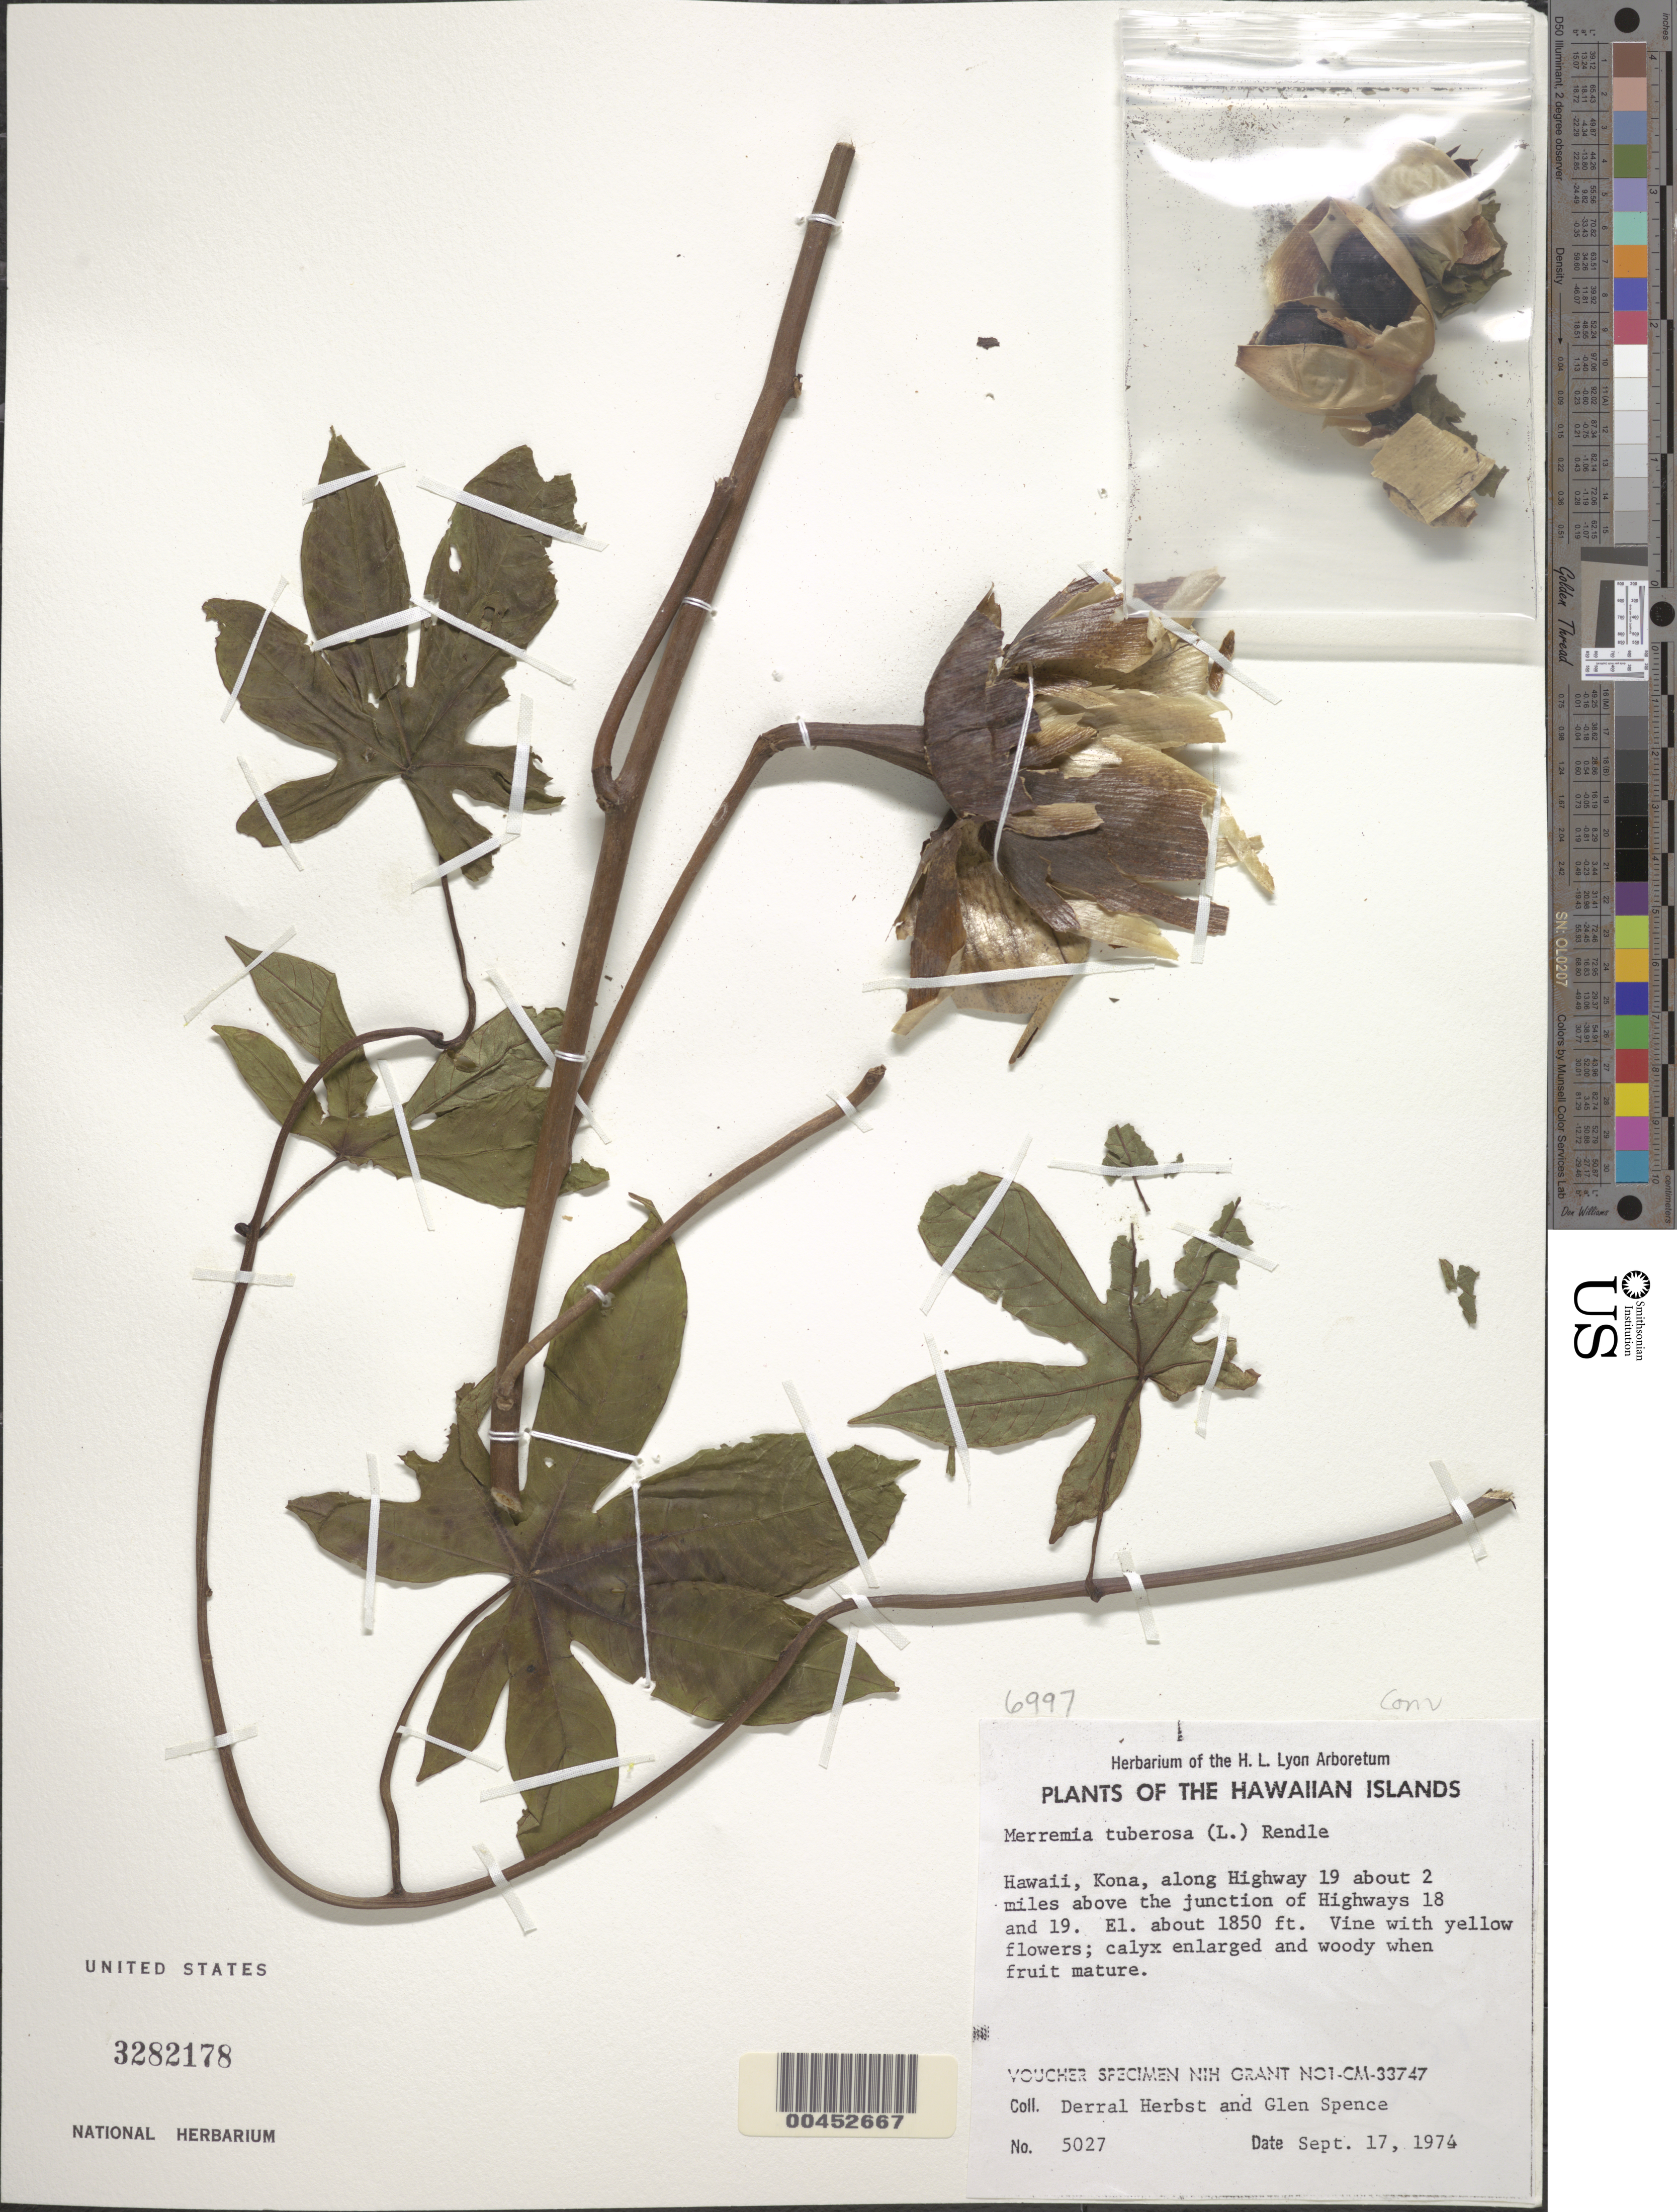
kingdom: Plantae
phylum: Tracheophyta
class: Magnoliopsida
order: Solanales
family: Convolvulaceae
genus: Distimake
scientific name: Distimake tuberosus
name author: (L.) A. R. Simões & Staples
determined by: Wagner, W. L., (BOT), Smithsonian Institution - National Museum of Natural History (UNITED STATES)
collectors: D. R. Herbst & G. Spence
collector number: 5027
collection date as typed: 17 Sep 1974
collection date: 1974-09-17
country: United States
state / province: Hawaii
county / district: Hawaii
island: Hawaii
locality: Kona, along Highway 19 about 2 miles above the junction of Highways 18 and 19.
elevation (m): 564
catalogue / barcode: US 3282178